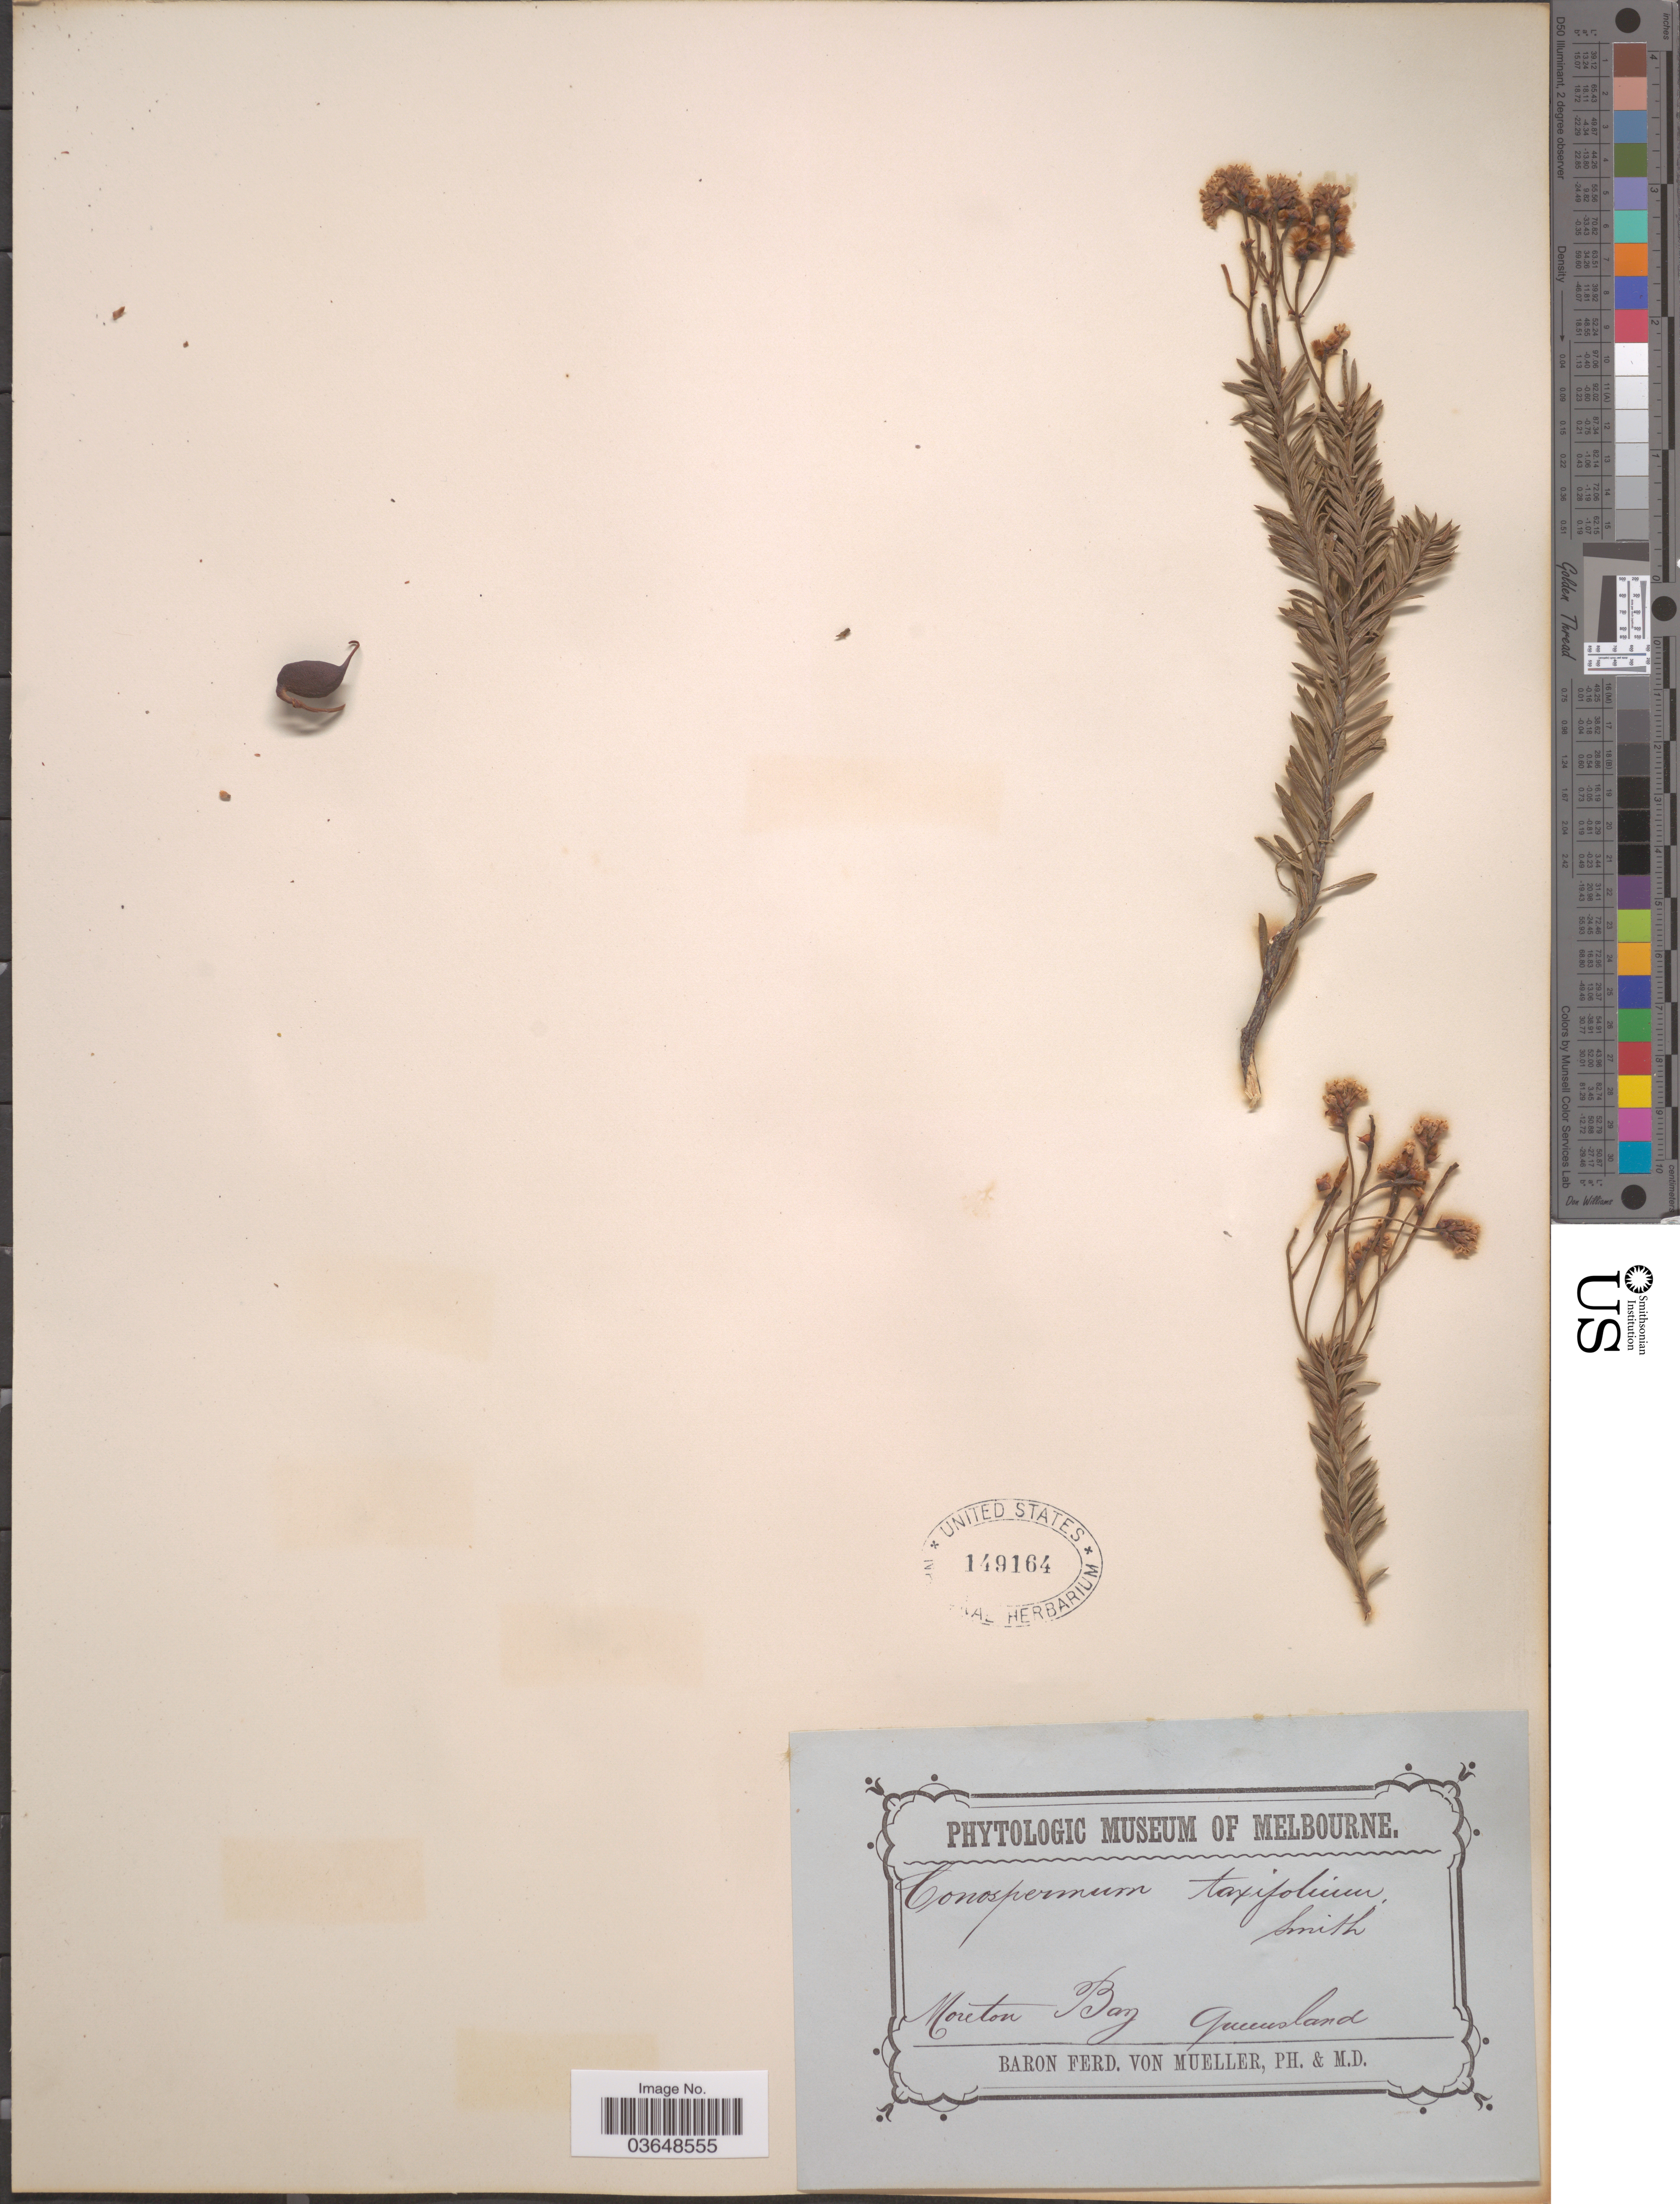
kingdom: Plantae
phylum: Tracheophyta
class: Magnoliopsida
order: Proteales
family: Proteaceae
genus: Conospermum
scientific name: Conospermum taxifolium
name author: Sm.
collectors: F. Mueller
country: Australia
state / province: Queensland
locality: Moreton Bay.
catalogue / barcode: US 149164